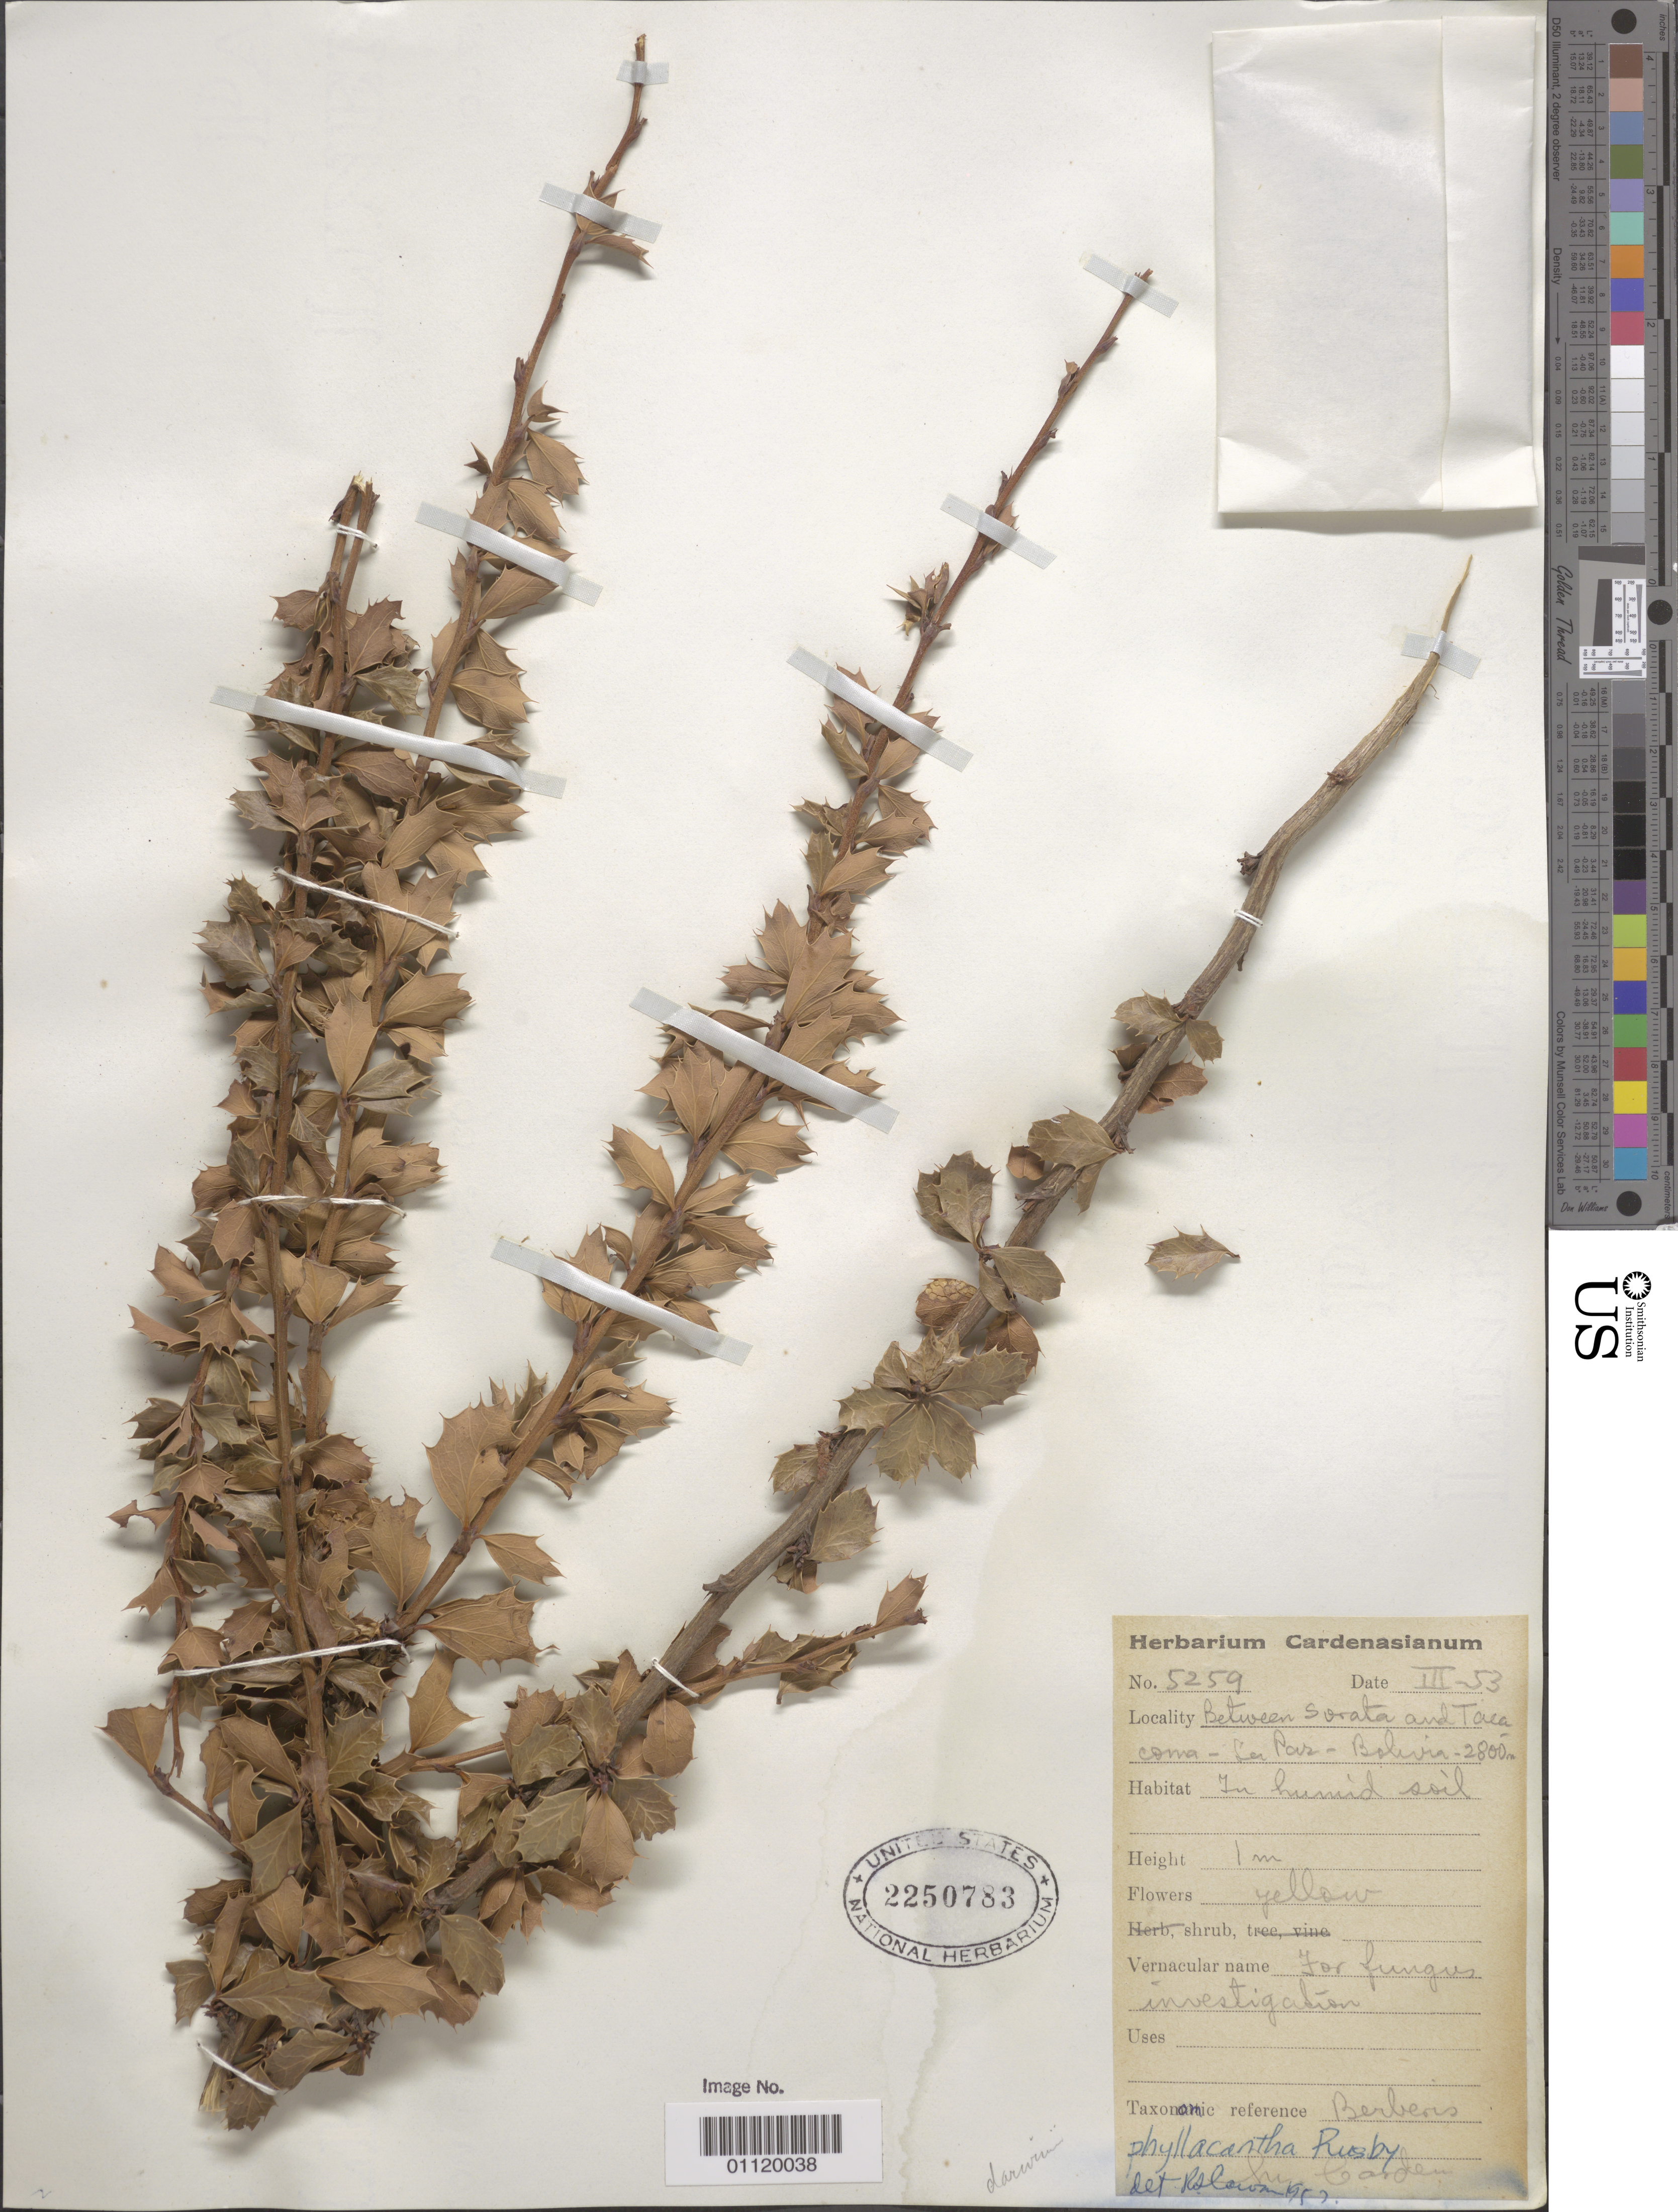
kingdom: Plantae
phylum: Tracheophyta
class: Magnoliopsida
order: Ranunculales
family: Berberidaceae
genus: Berberis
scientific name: Berberis phyllacantha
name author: Rusby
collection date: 1953-03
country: Bolivia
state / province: La Paz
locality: Between Sorata and Tacacoma.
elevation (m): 2800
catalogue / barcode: US 2250783